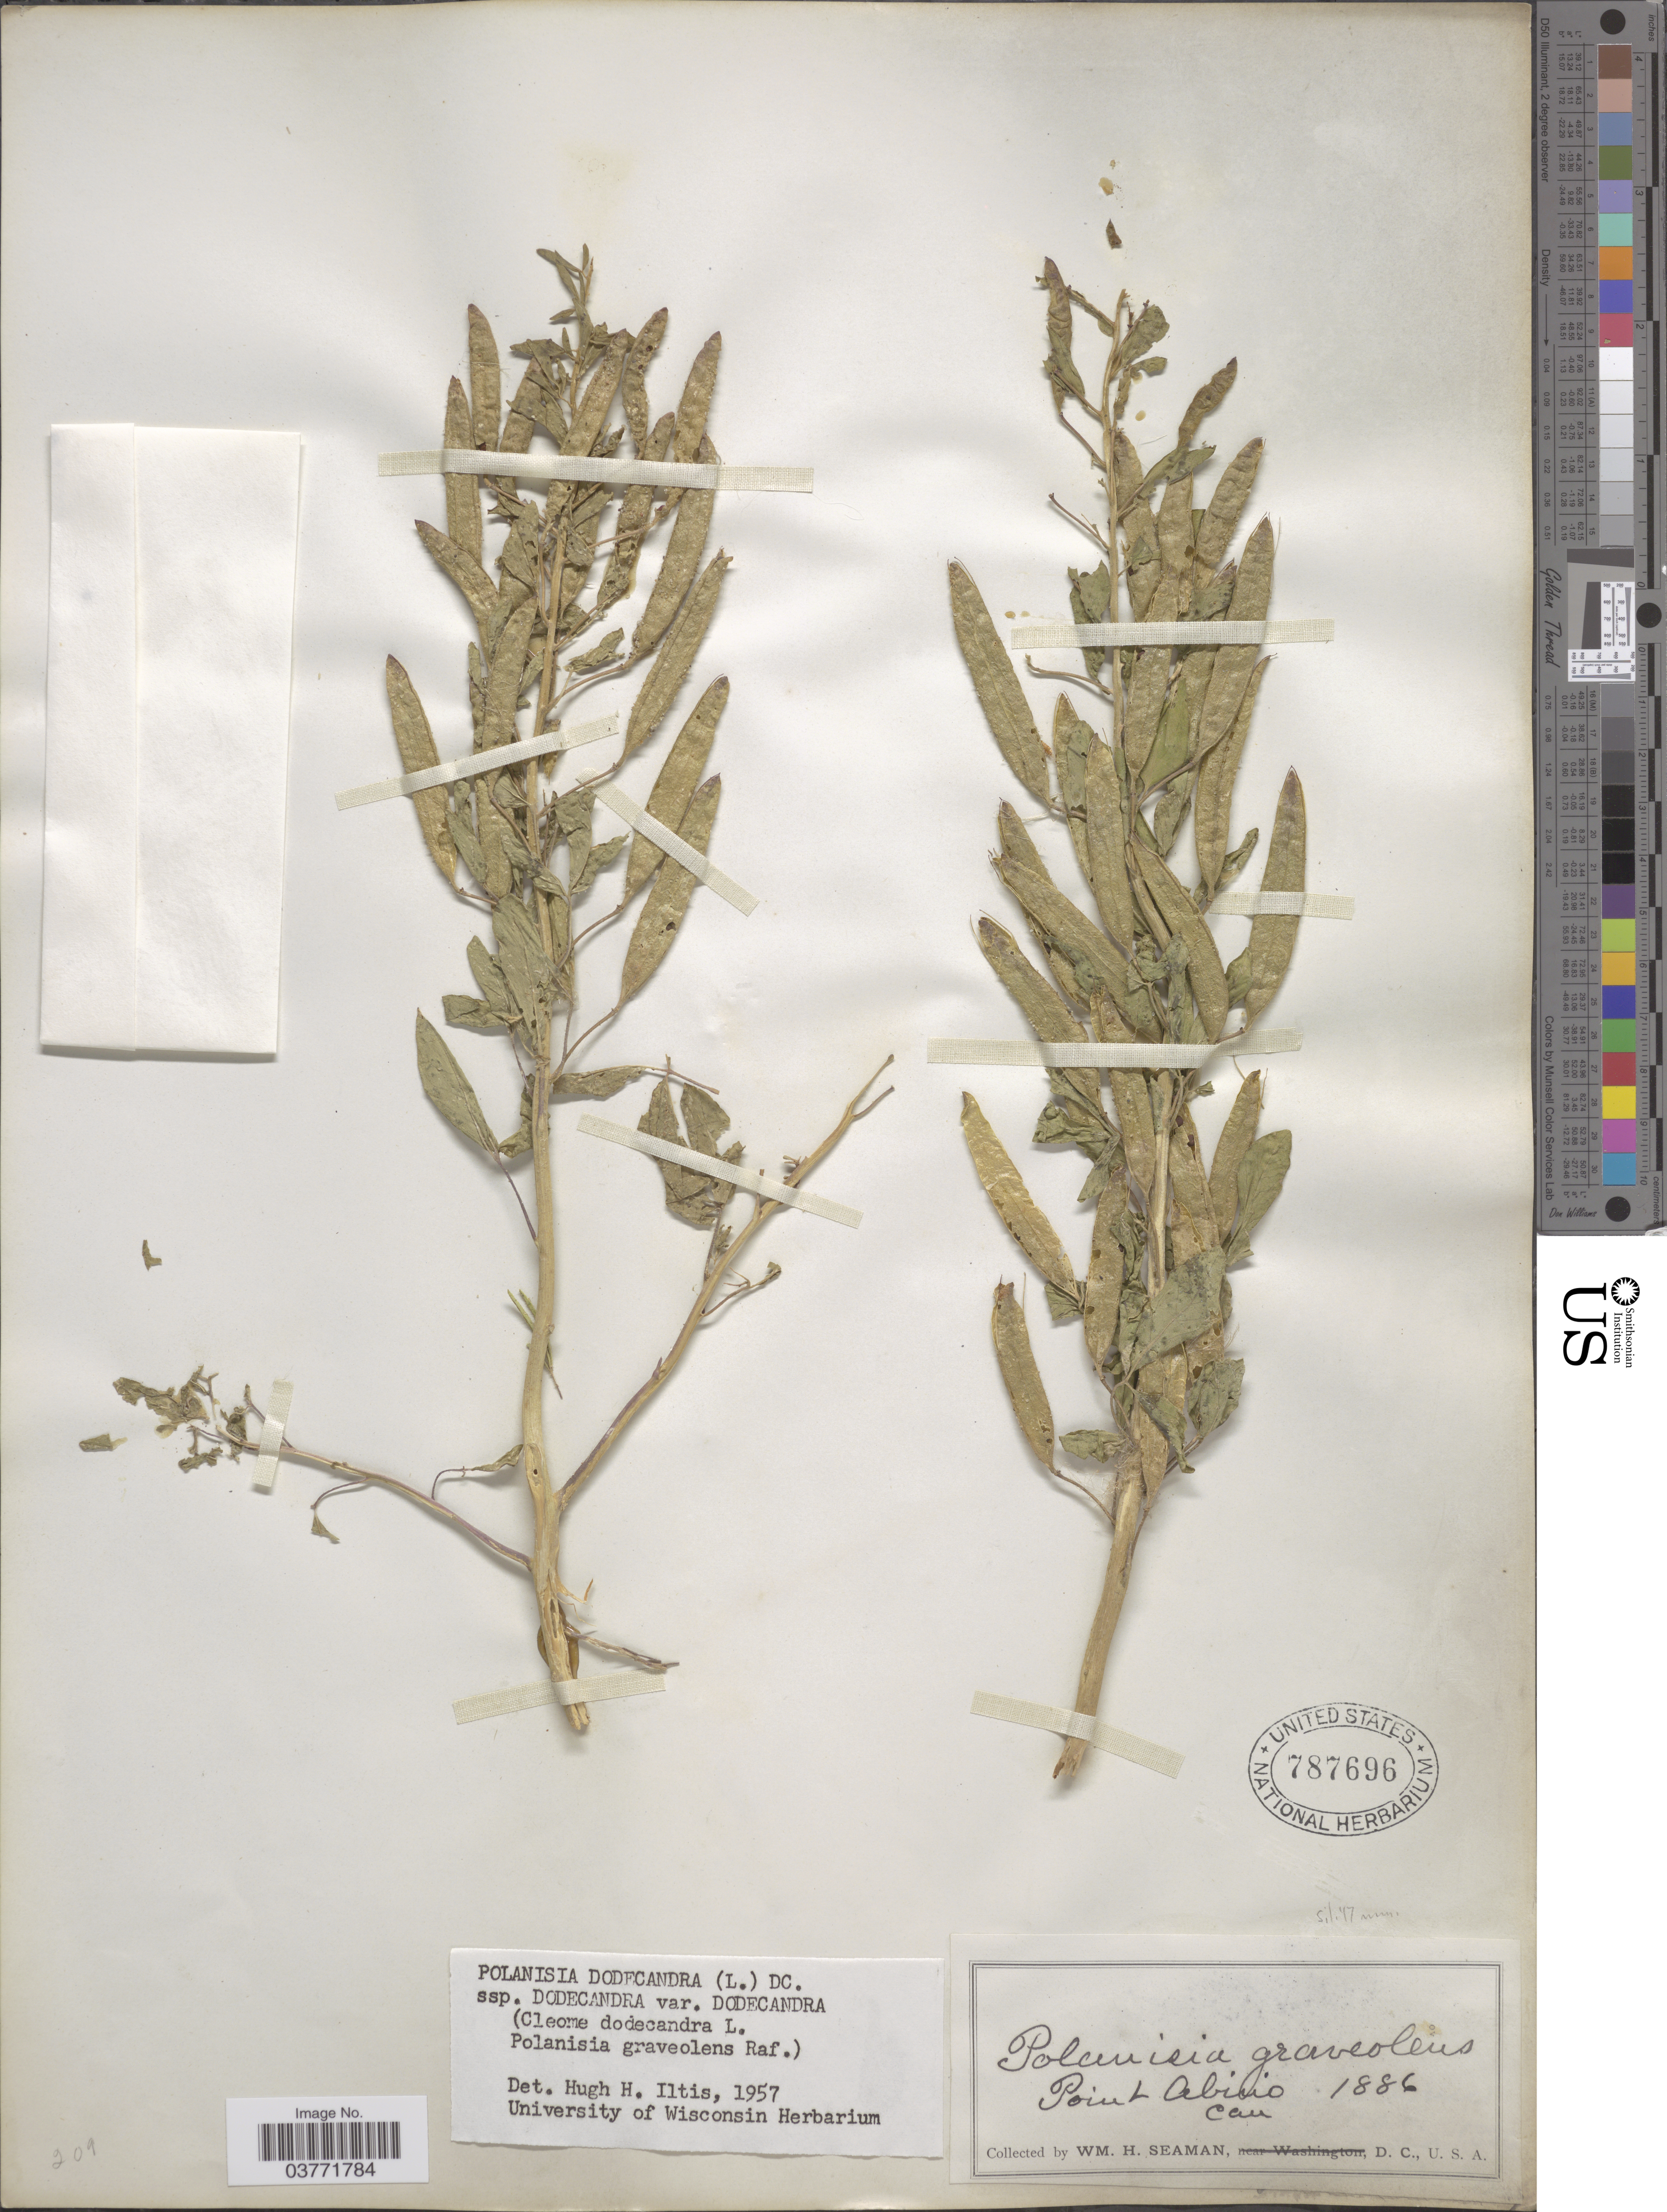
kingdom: Plantae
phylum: Tracheophyta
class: Magnoliopsida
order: Brassicales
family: Cleomaceae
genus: Polanisia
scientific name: Polanisia dodecandra subsp. dodecandra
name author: (L.) DC.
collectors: W. Seaman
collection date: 1886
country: Canada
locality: Point Abino.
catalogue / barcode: US 787696